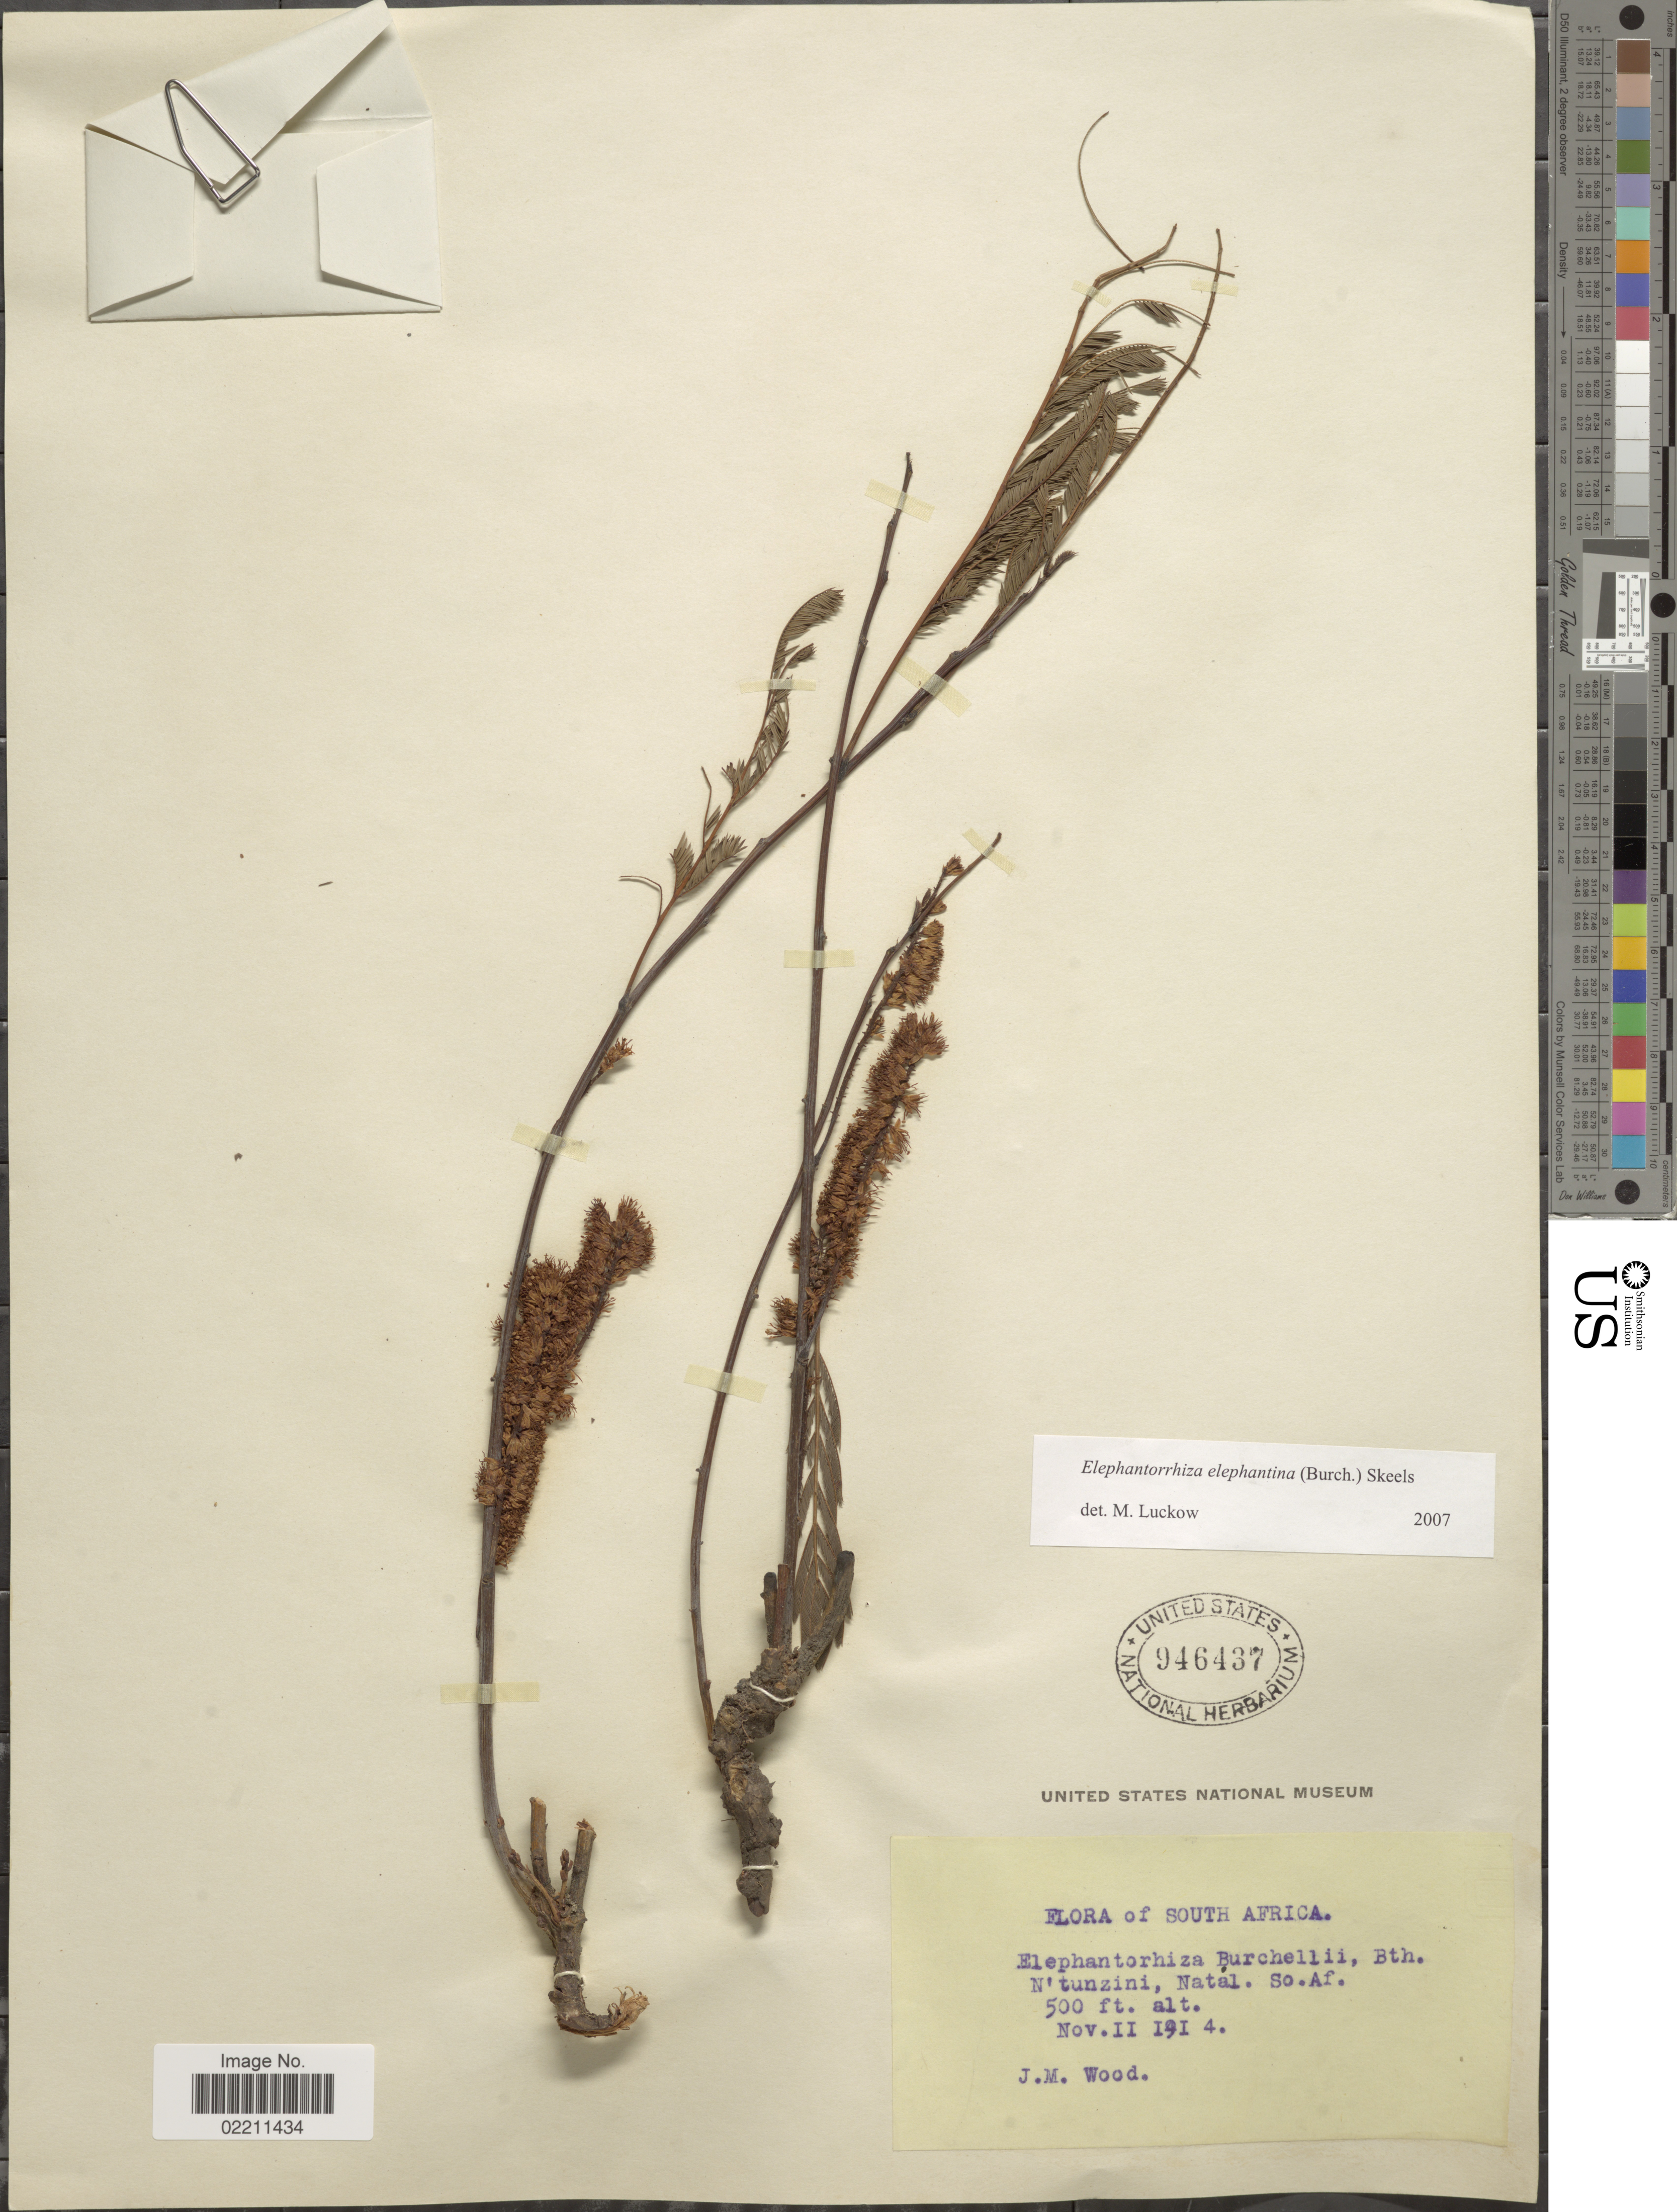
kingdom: Plantae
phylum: Tracheophyta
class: Magnoliopsida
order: Fabales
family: Fabaceae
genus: Entada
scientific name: Entada elephantina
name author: (Burch.) S.A. O'Donnell & G.P. Lewis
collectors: J. M. Wood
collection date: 1914-11-11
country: South Africa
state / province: KwaZulu-Natal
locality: N'tunzini, Natal. So. Af.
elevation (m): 152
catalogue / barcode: US 946437